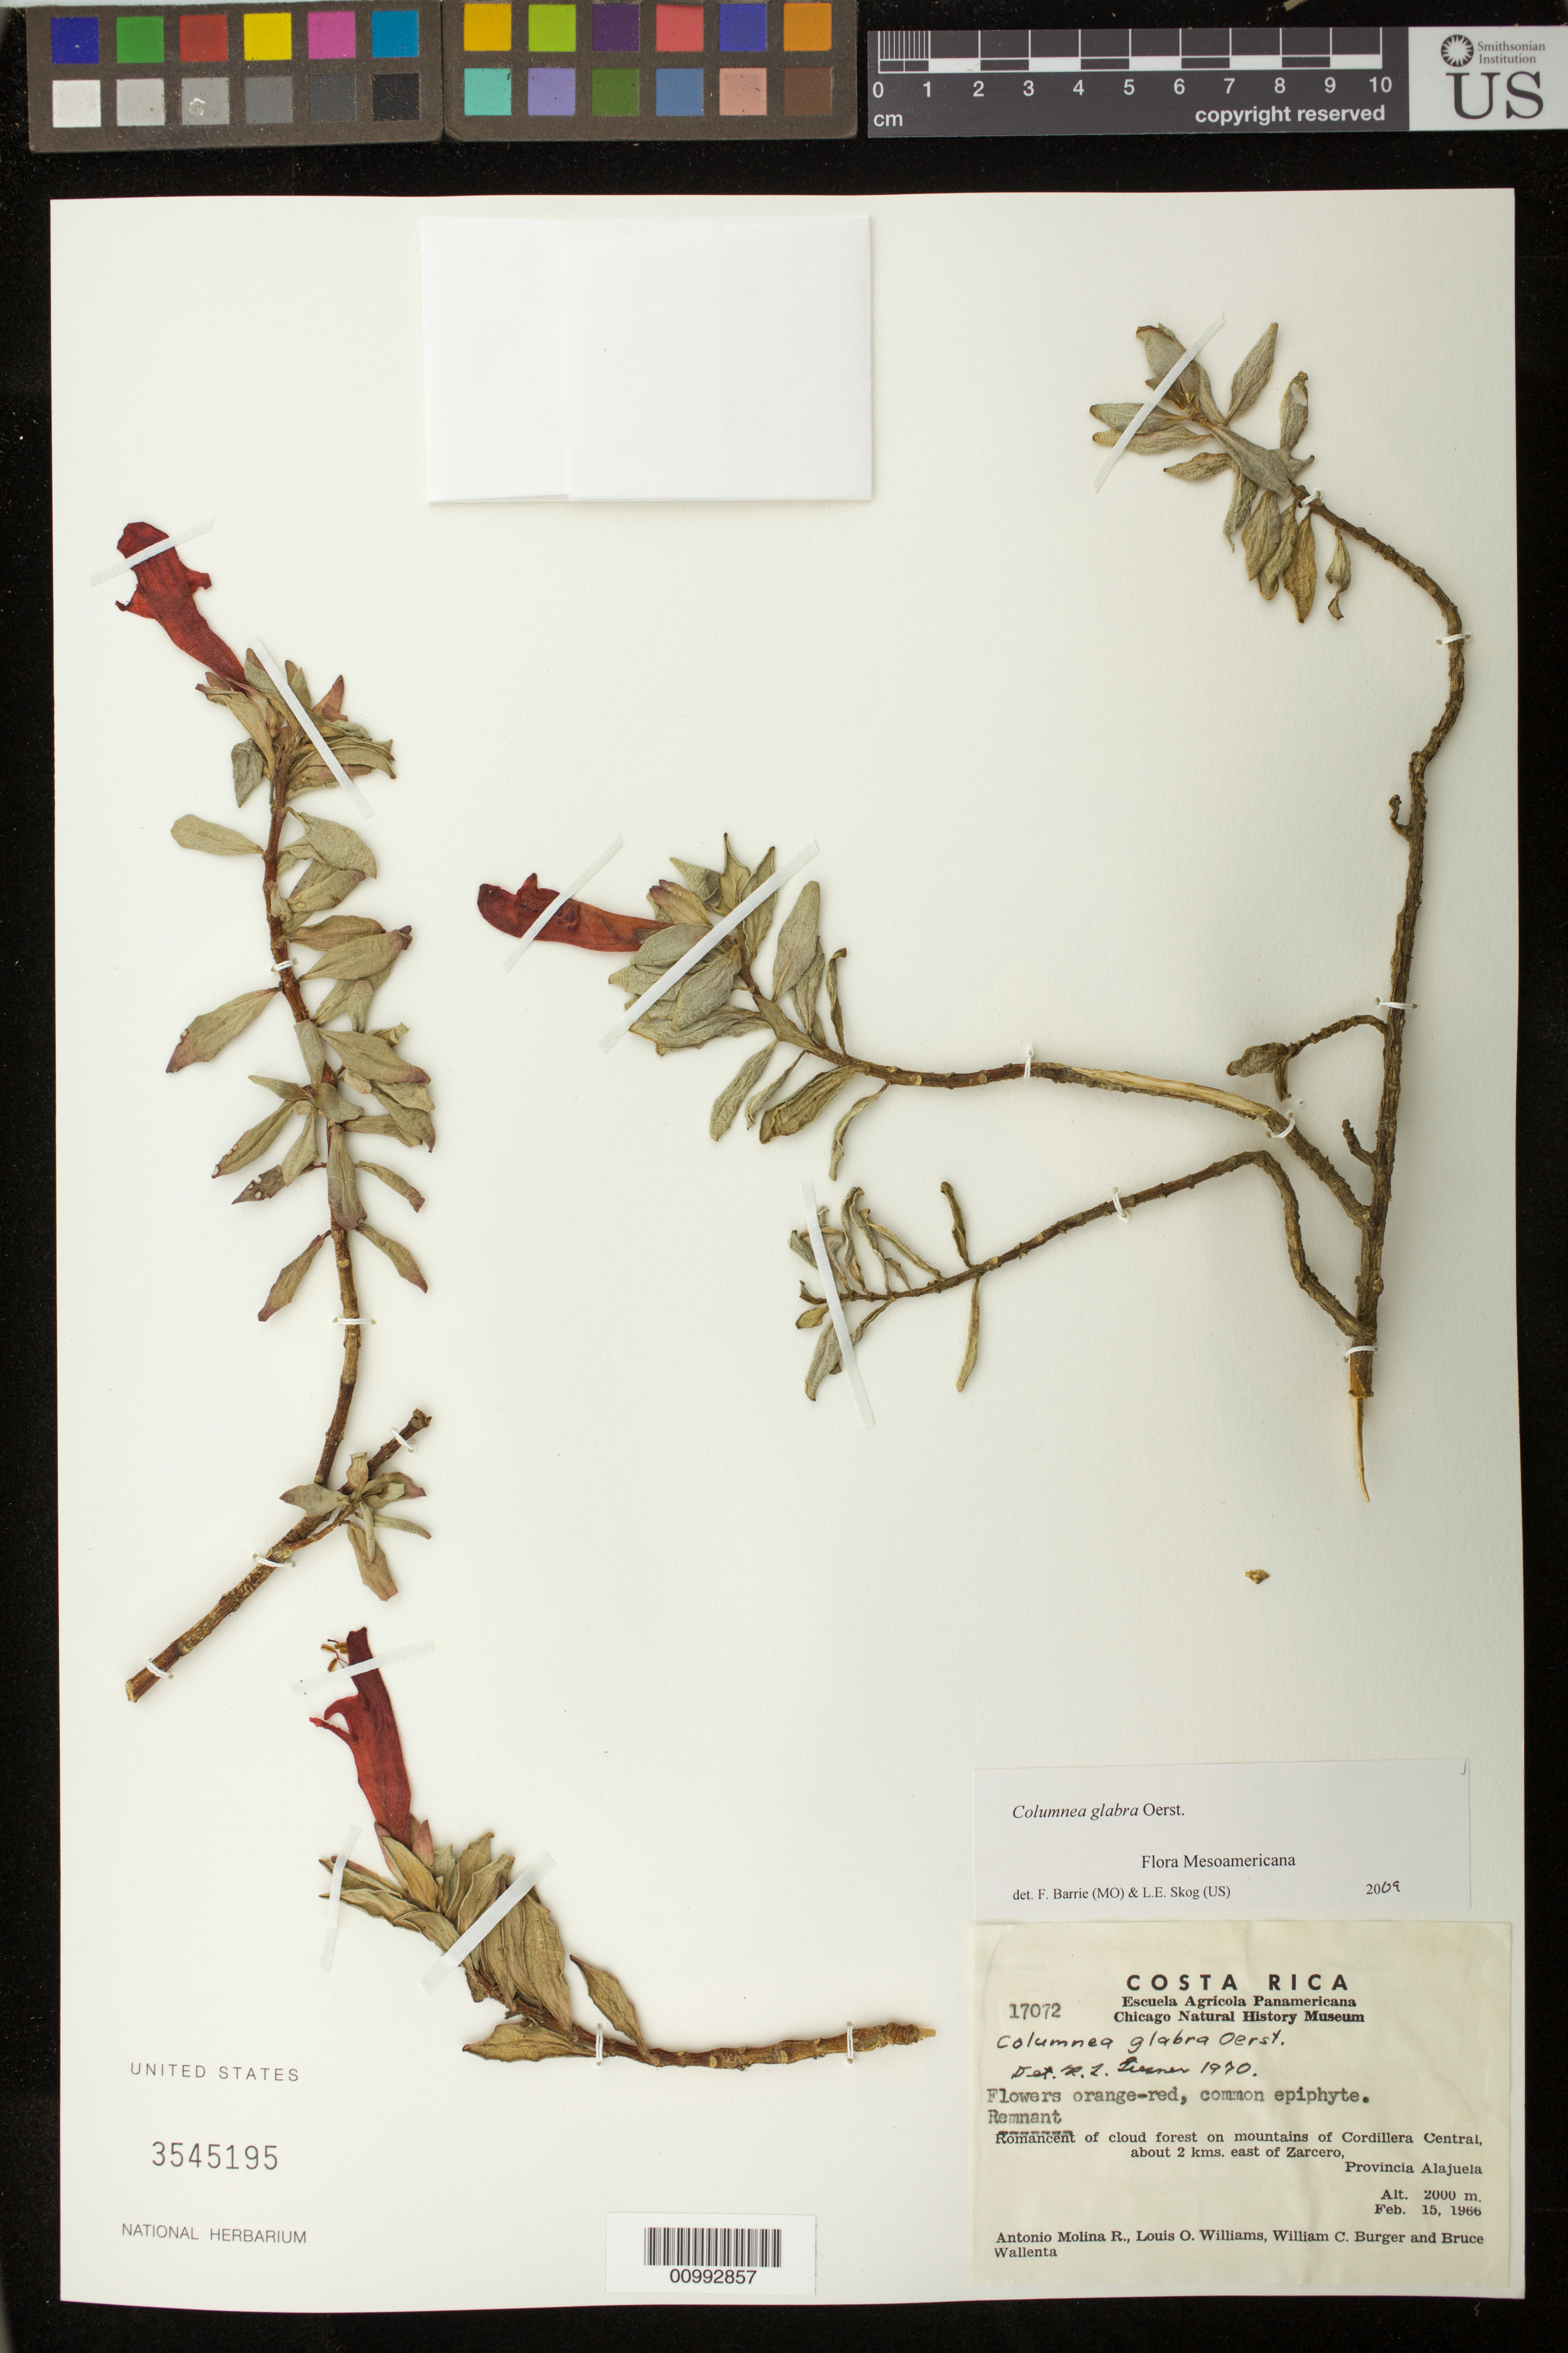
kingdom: Plantae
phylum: Tracheophyta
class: Magnoliopsida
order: Lamiales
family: Gesneriaceae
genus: Columnea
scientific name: Columnea glabra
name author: Oerst.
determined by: Barrie, F. R.; Skog, Laurence E.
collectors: A. Molina R. & et al.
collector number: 17072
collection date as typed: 15 Feb 1966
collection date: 1966-02-15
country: Costa Rica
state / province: Alajuela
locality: Cordillera Central, about 2 km east of Zarcero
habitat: Remnant of cloud forest on mountains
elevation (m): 2000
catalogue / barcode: US 3545195